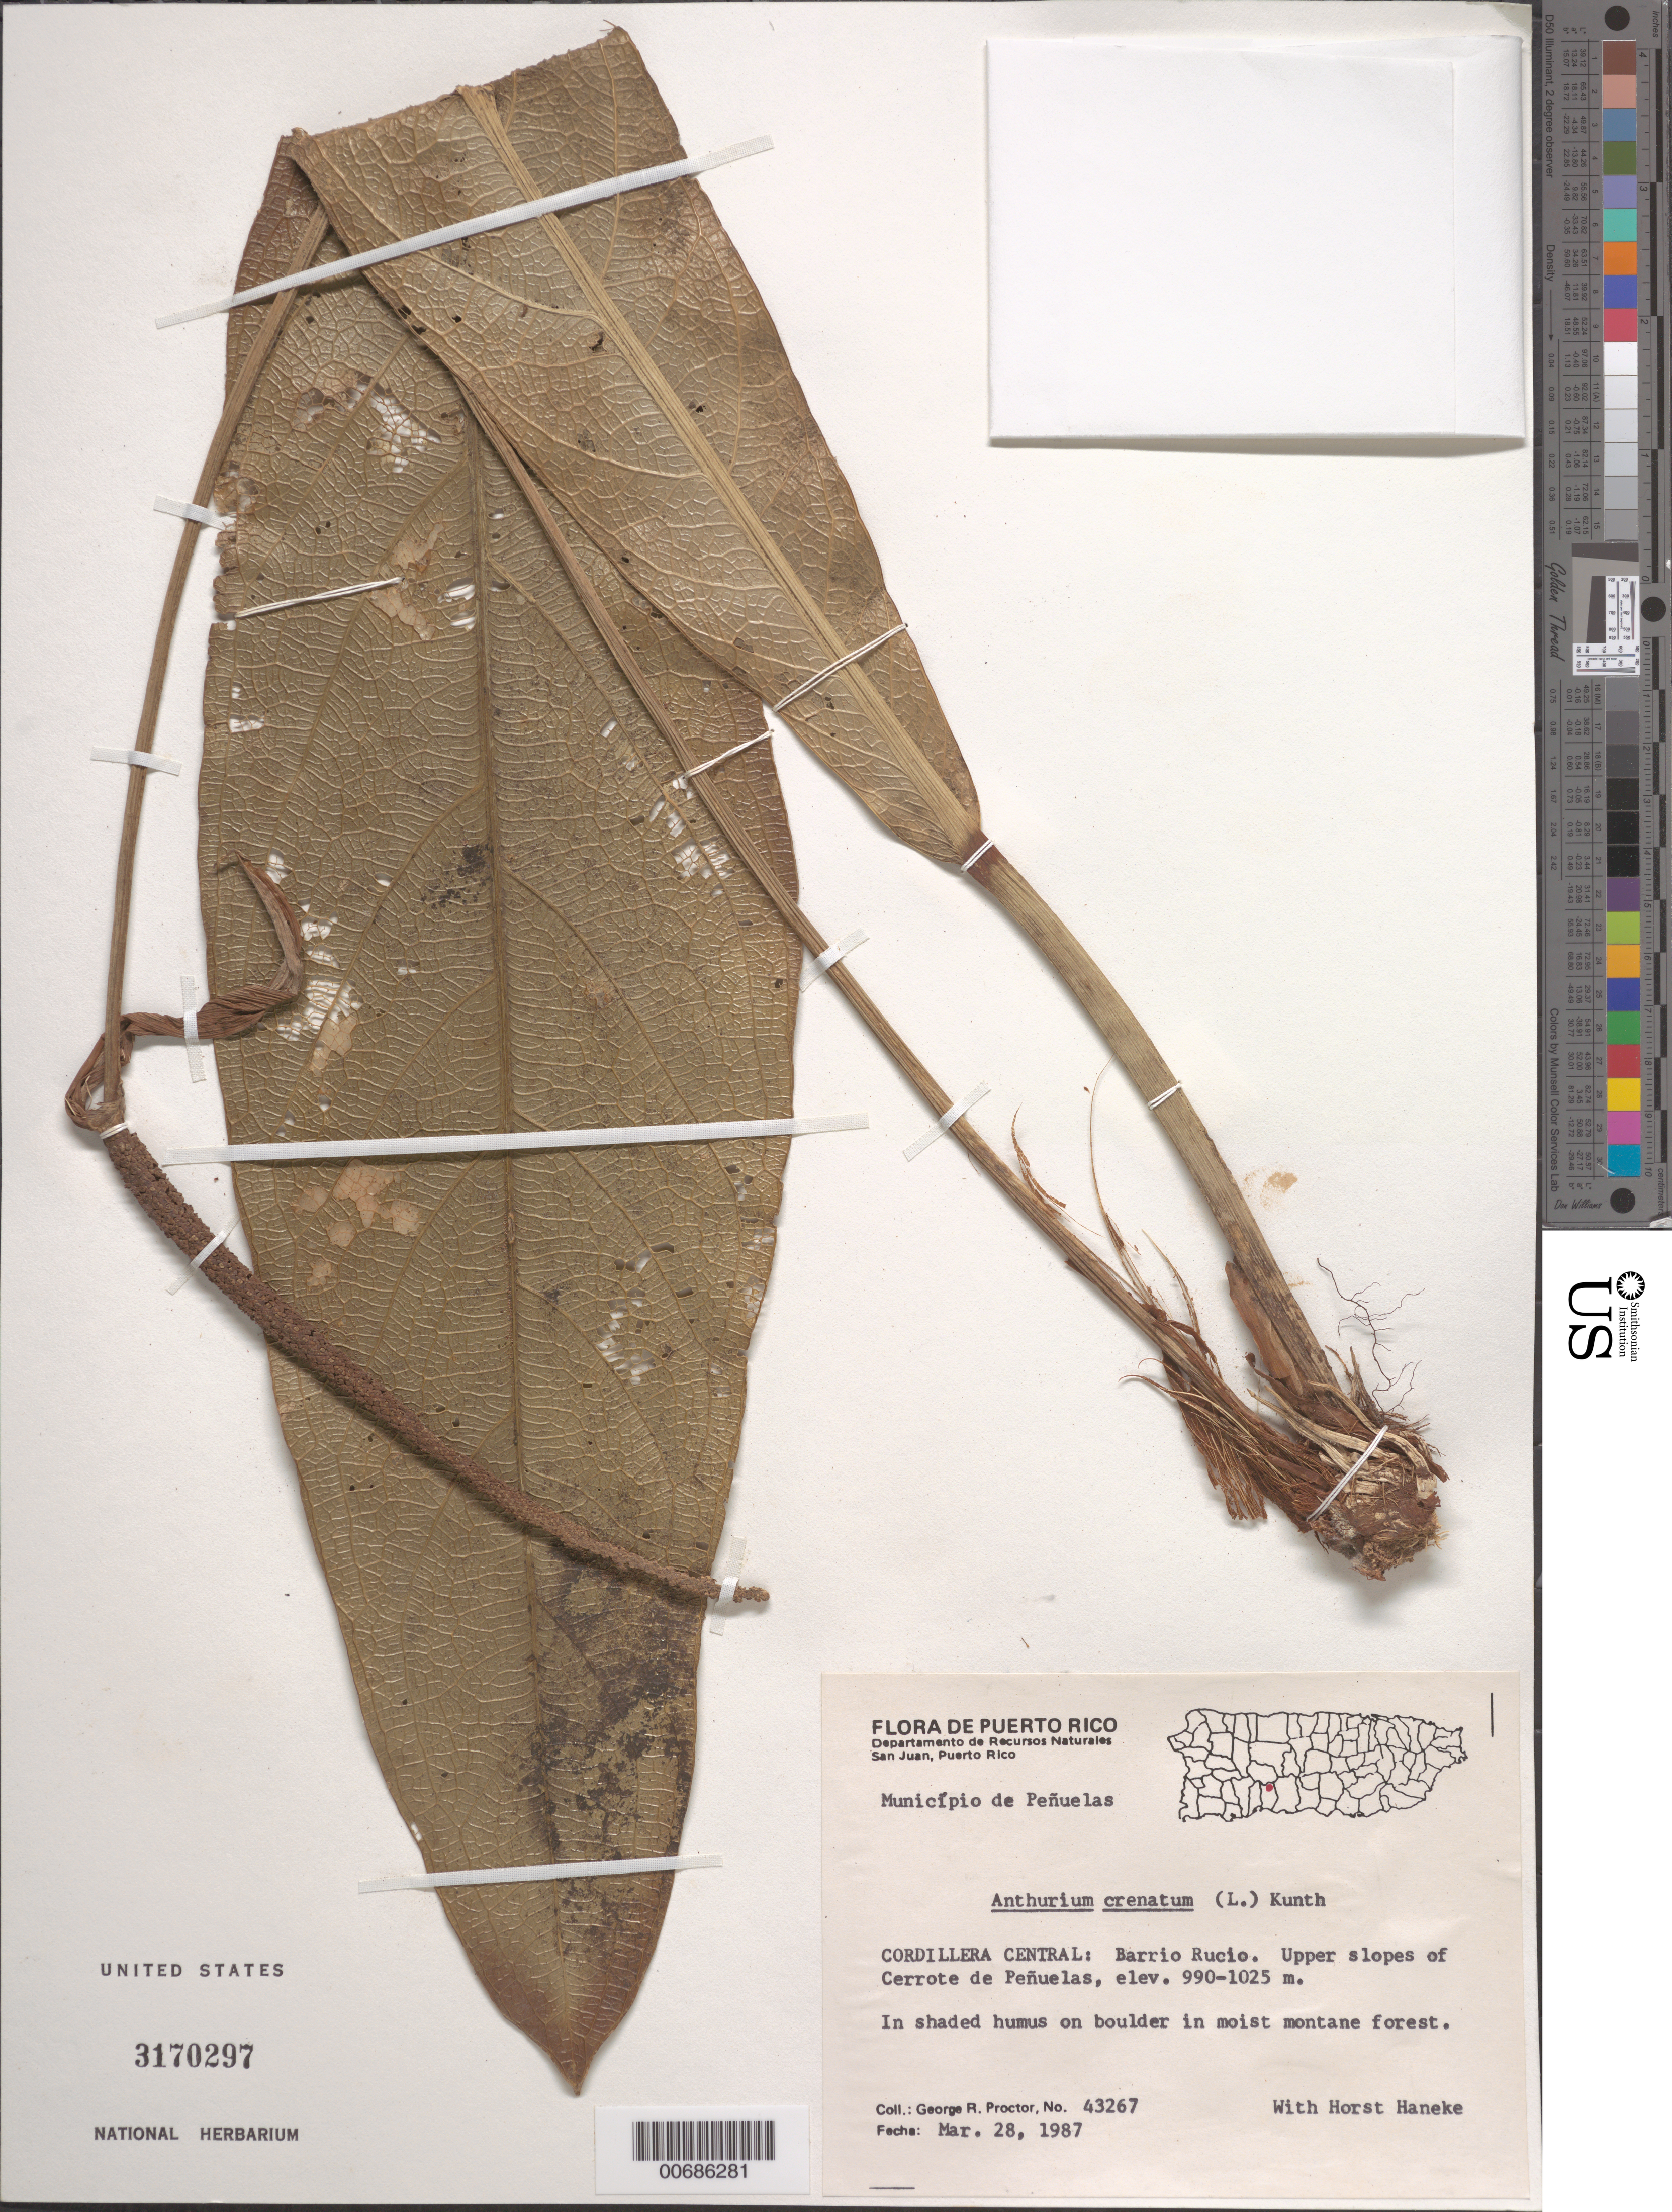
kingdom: Plantae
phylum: Tracheophyta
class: Liliopsida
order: Alismatales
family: Araceae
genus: Anthurium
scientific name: Anthurium crenatum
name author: (L.) Kunth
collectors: G. R. Proctor & H. Haneke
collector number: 43267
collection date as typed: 28 Mar 1987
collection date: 1987-03-28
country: Puerto Rico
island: Greater Antilles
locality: Municipio de Penuelas; Cordillera central, Barrio Rucio. Upper slopes of Cerrote de Penuelas.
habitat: Upper slopes in shaded humus on boulder in moist montane forest.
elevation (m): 990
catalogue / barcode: US 3170297